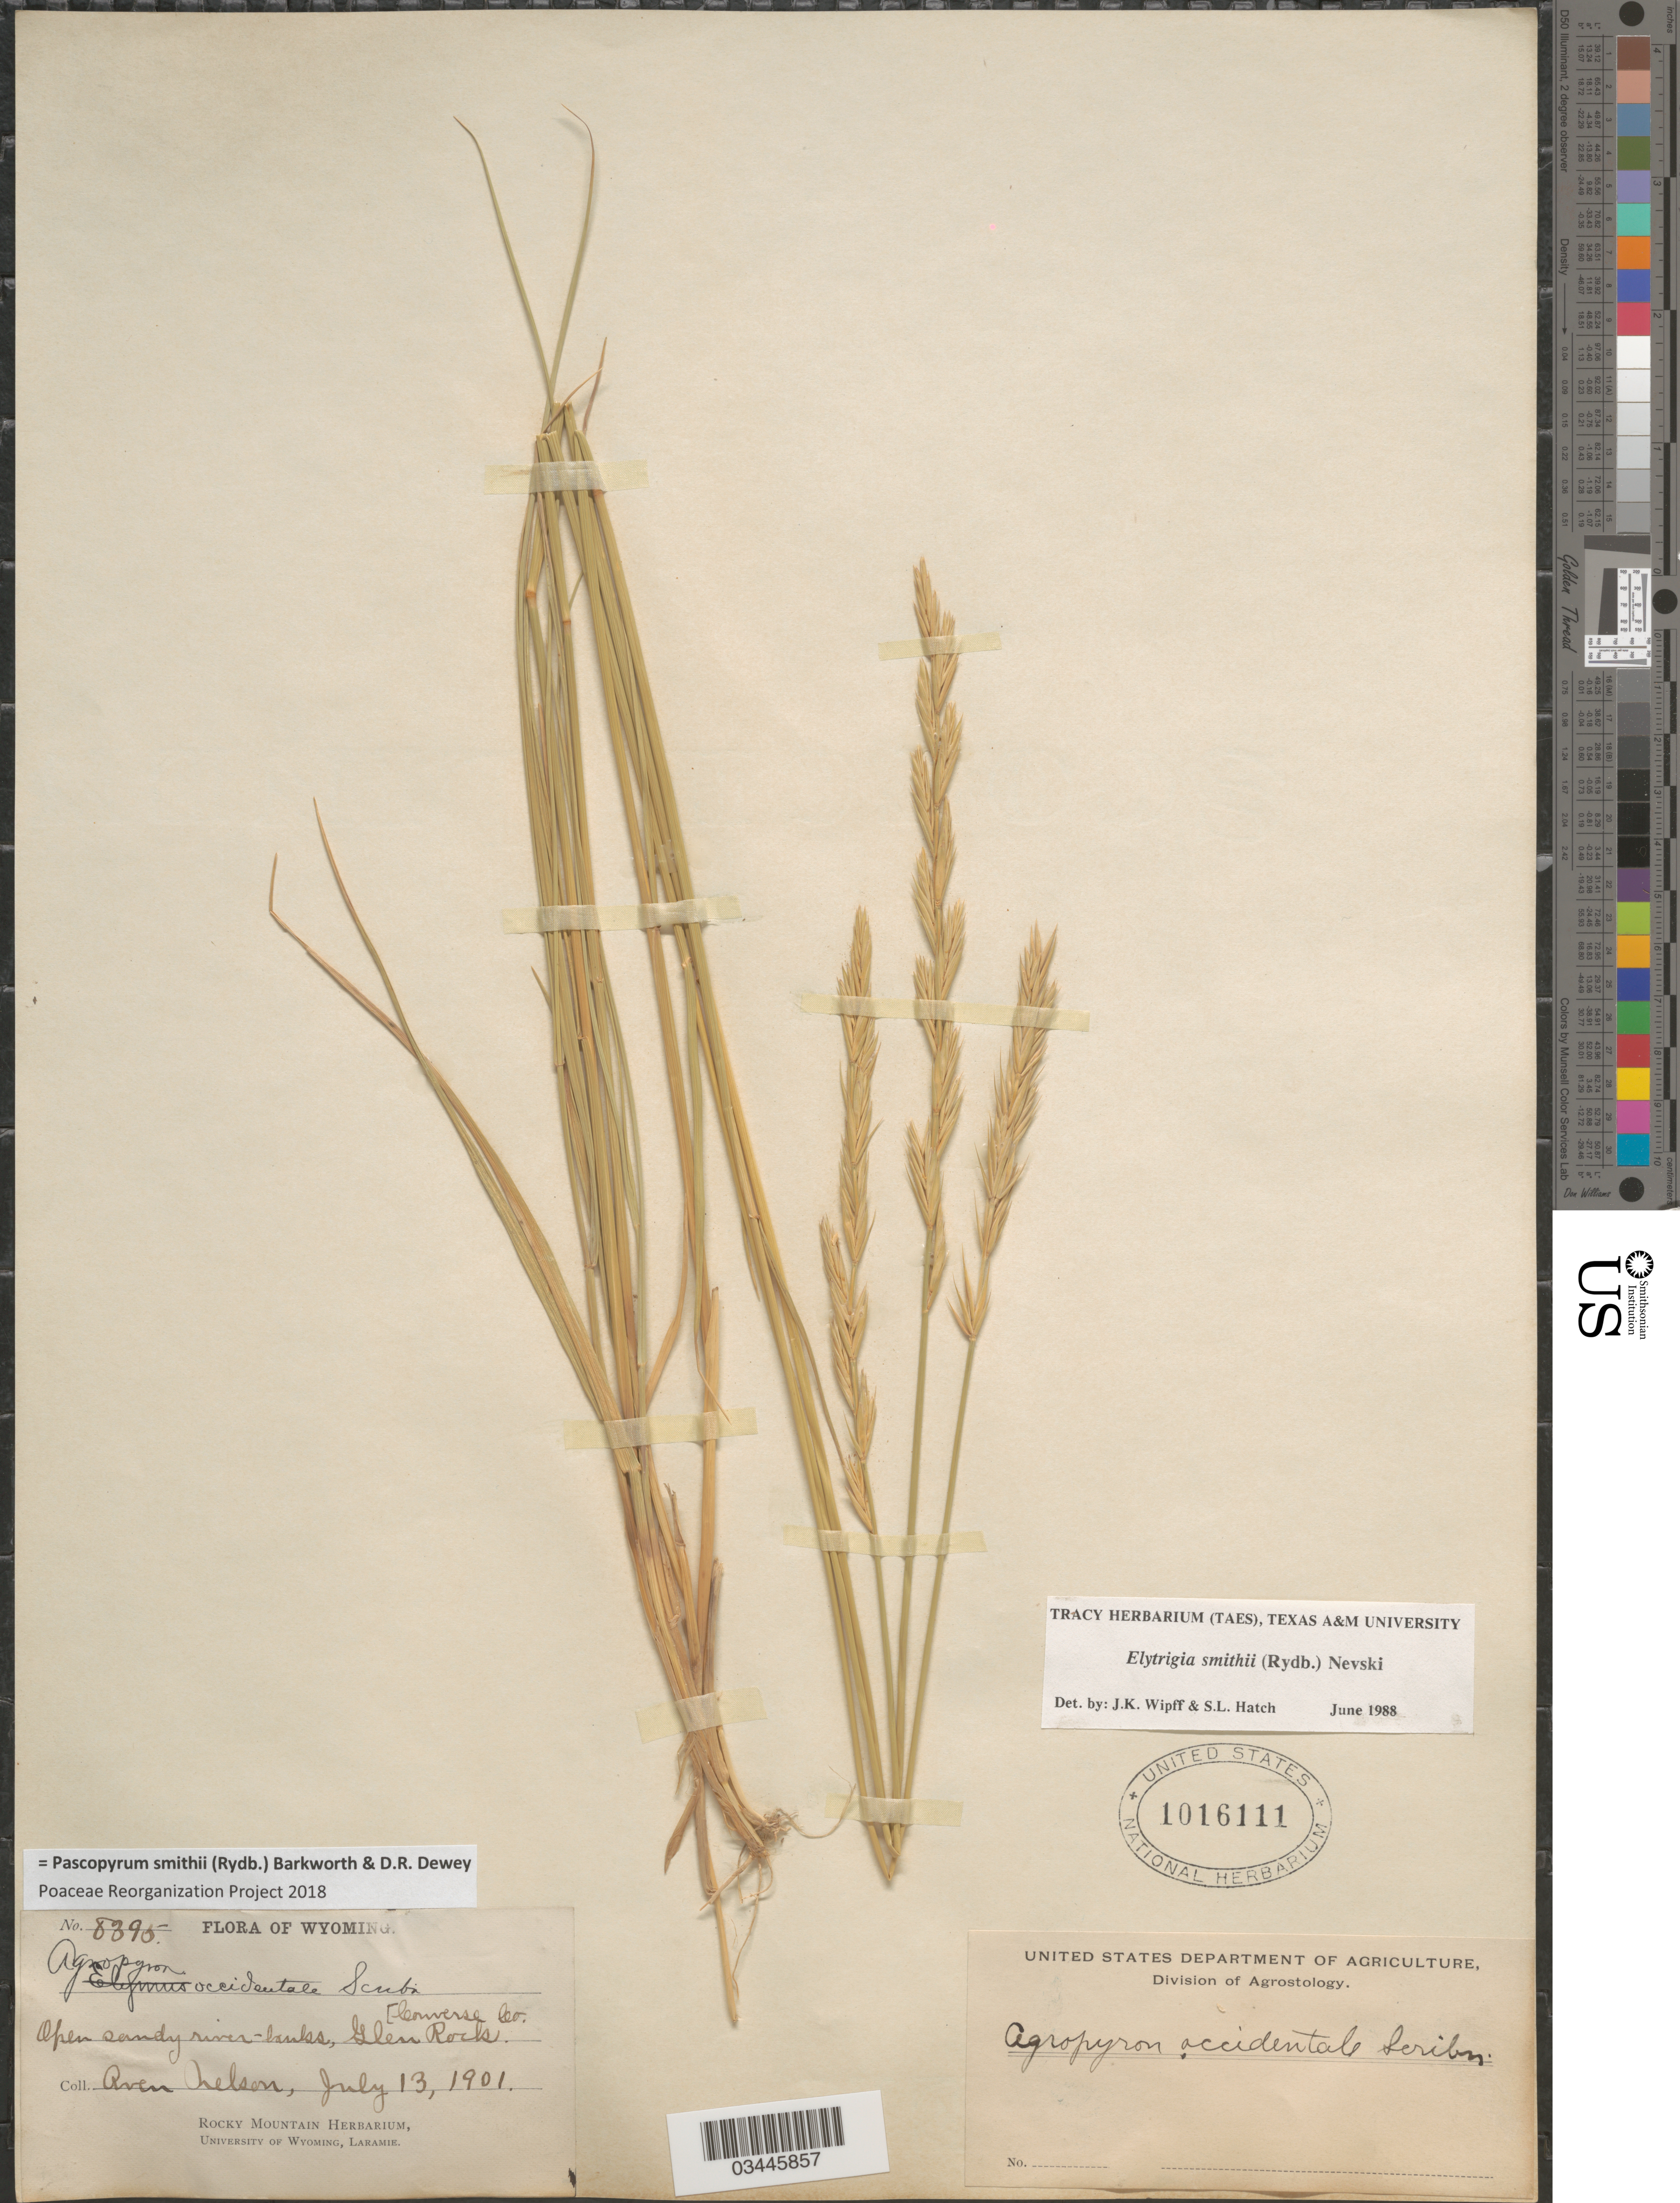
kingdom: Plantae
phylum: Tracheophyta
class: Liliopsida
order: Poales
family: Poaceae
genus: Pascopyrum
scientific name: Pascopyrum smithii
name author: (Rydb.) Barkworth & Dewey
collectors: A. Nelson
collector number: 8395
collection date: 1901-07-13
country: United States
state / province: Wyoming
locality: Open sandy river-banks, Glen Rock. Converse Co.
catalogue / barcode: US 1016111